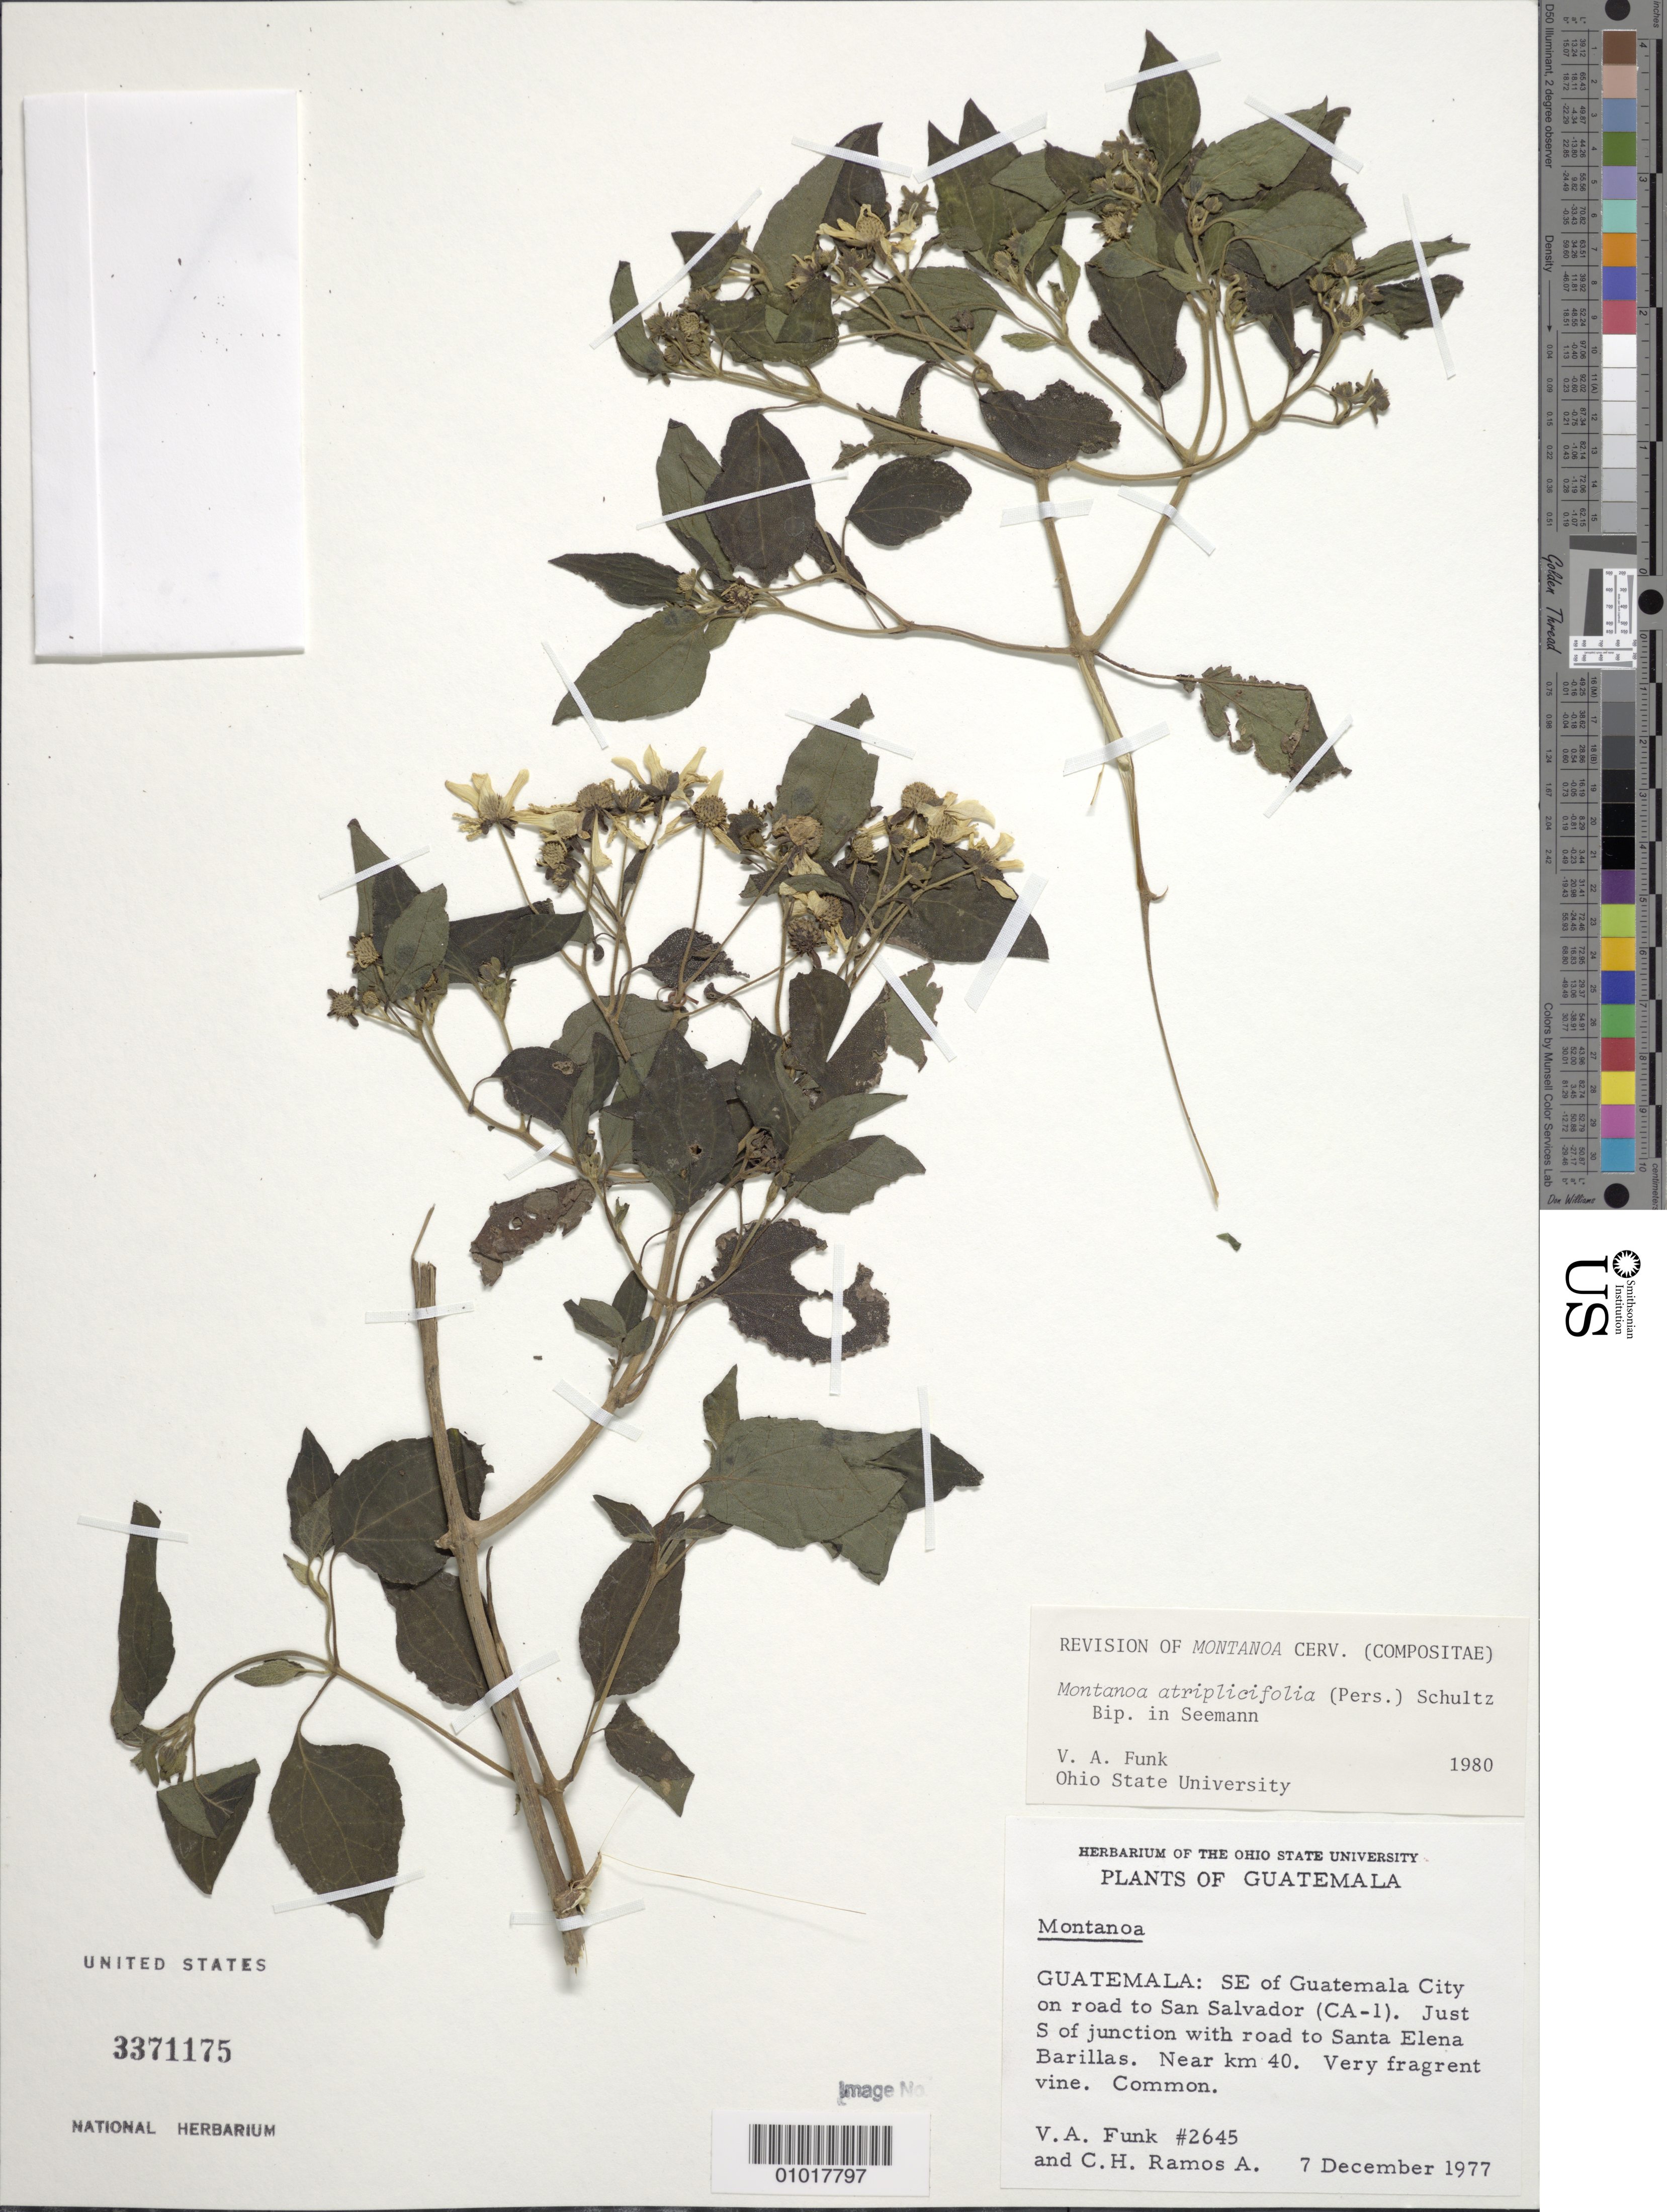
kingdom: Plantae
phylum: Tracheophyta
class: Magnoliopsida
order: Asterales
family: Asteraceae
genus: Montanoa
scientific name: Montanoa atriplicifolia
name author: (Pers.) Sch. Bip.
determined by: Funk, Vicki A., (BOT), Smithsonian Institution - National Museum of Natural History (UNITED STATES)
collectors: V. Funk & C. H. Ramos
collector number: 2645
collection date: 1977-12-07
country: Guatemala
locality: SE of Guatemala City on road to San Salvador (CA-1). Just S of junction with road to Santa Elena Barillas. Near km 40.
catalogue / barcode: US 3371175